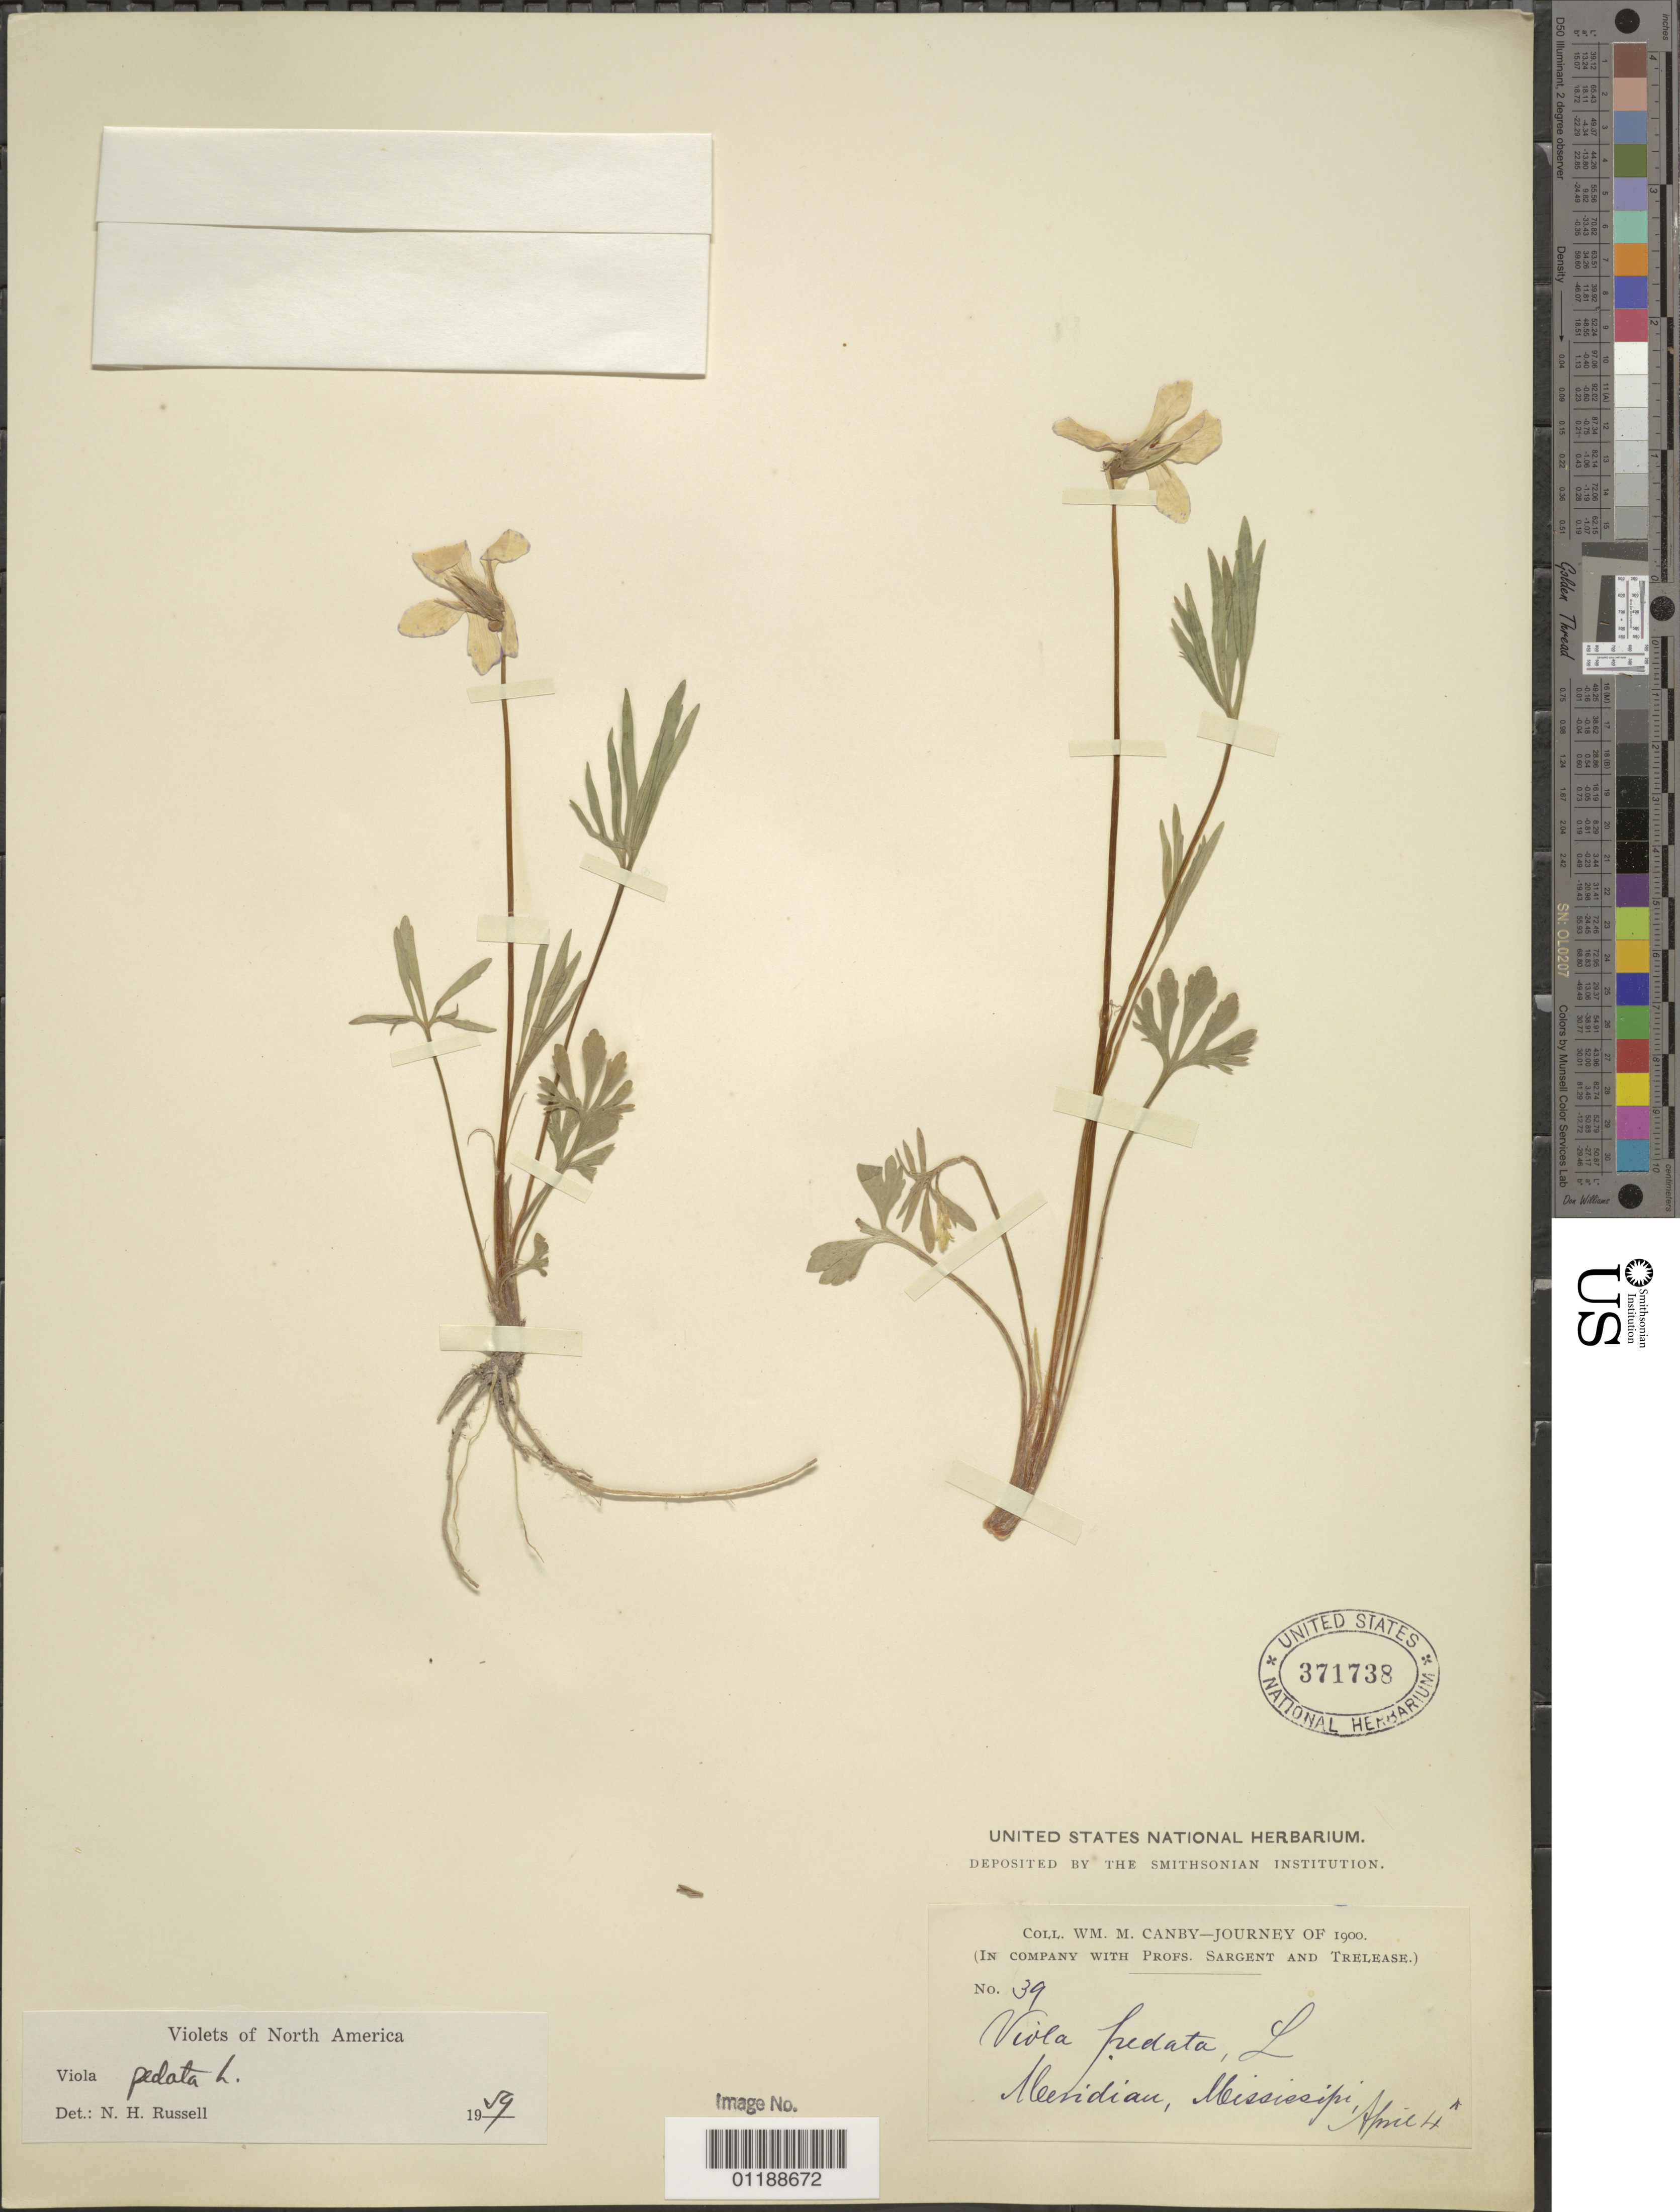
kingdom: Plantae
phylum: Tracheophyta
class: Magnoliopsida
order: Malpighiales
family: Violaceae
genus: Viola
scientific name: Viola pedata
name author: L.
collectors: W. M. Canby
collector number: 39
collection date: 1900-04-04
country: United States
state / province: Mississippi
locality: Meridian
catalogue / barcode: US 371738